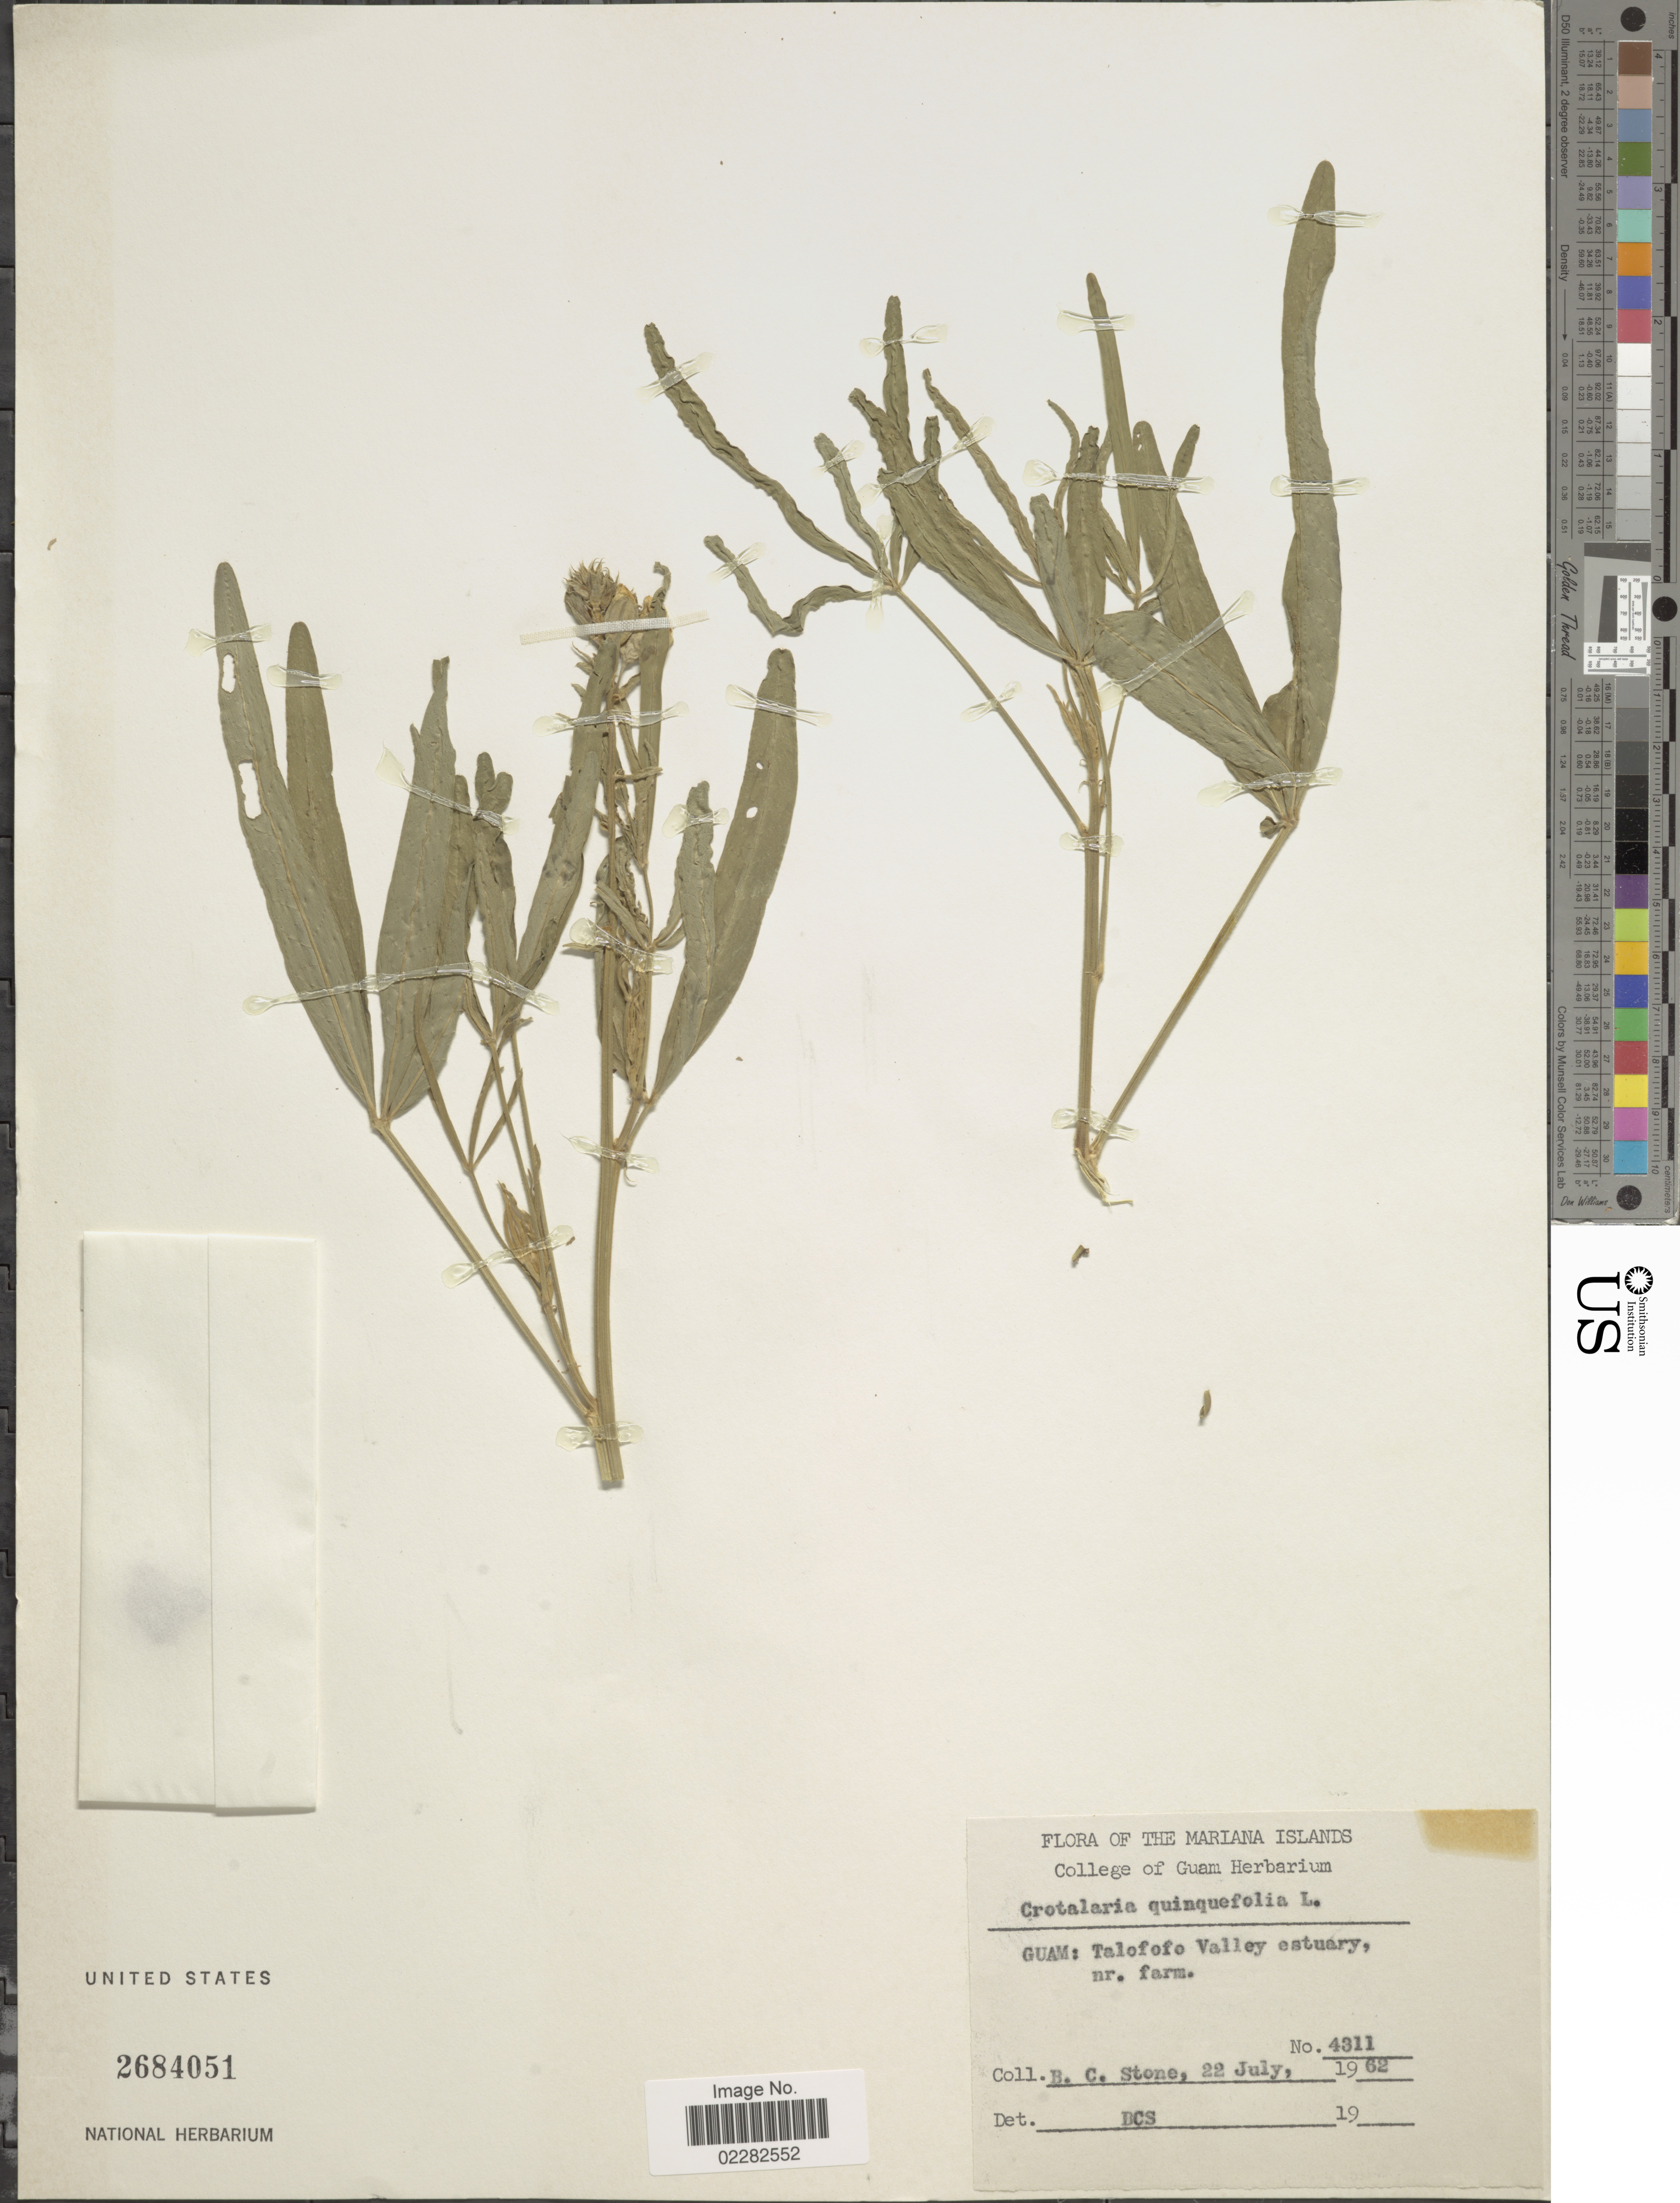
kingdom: Plantae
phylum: Tracheophyta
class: Magnoliopsida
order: Fabales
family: Fabaceae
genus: Crotalaria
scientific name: Crotalaria quinquefolia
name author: L.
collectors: B. C. Stone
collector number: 4311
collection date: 1962-07-22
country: Guam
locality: Mariana Islands, Guam: Talofofo Valley estuary, nr. farm.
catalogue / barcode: US 2684051